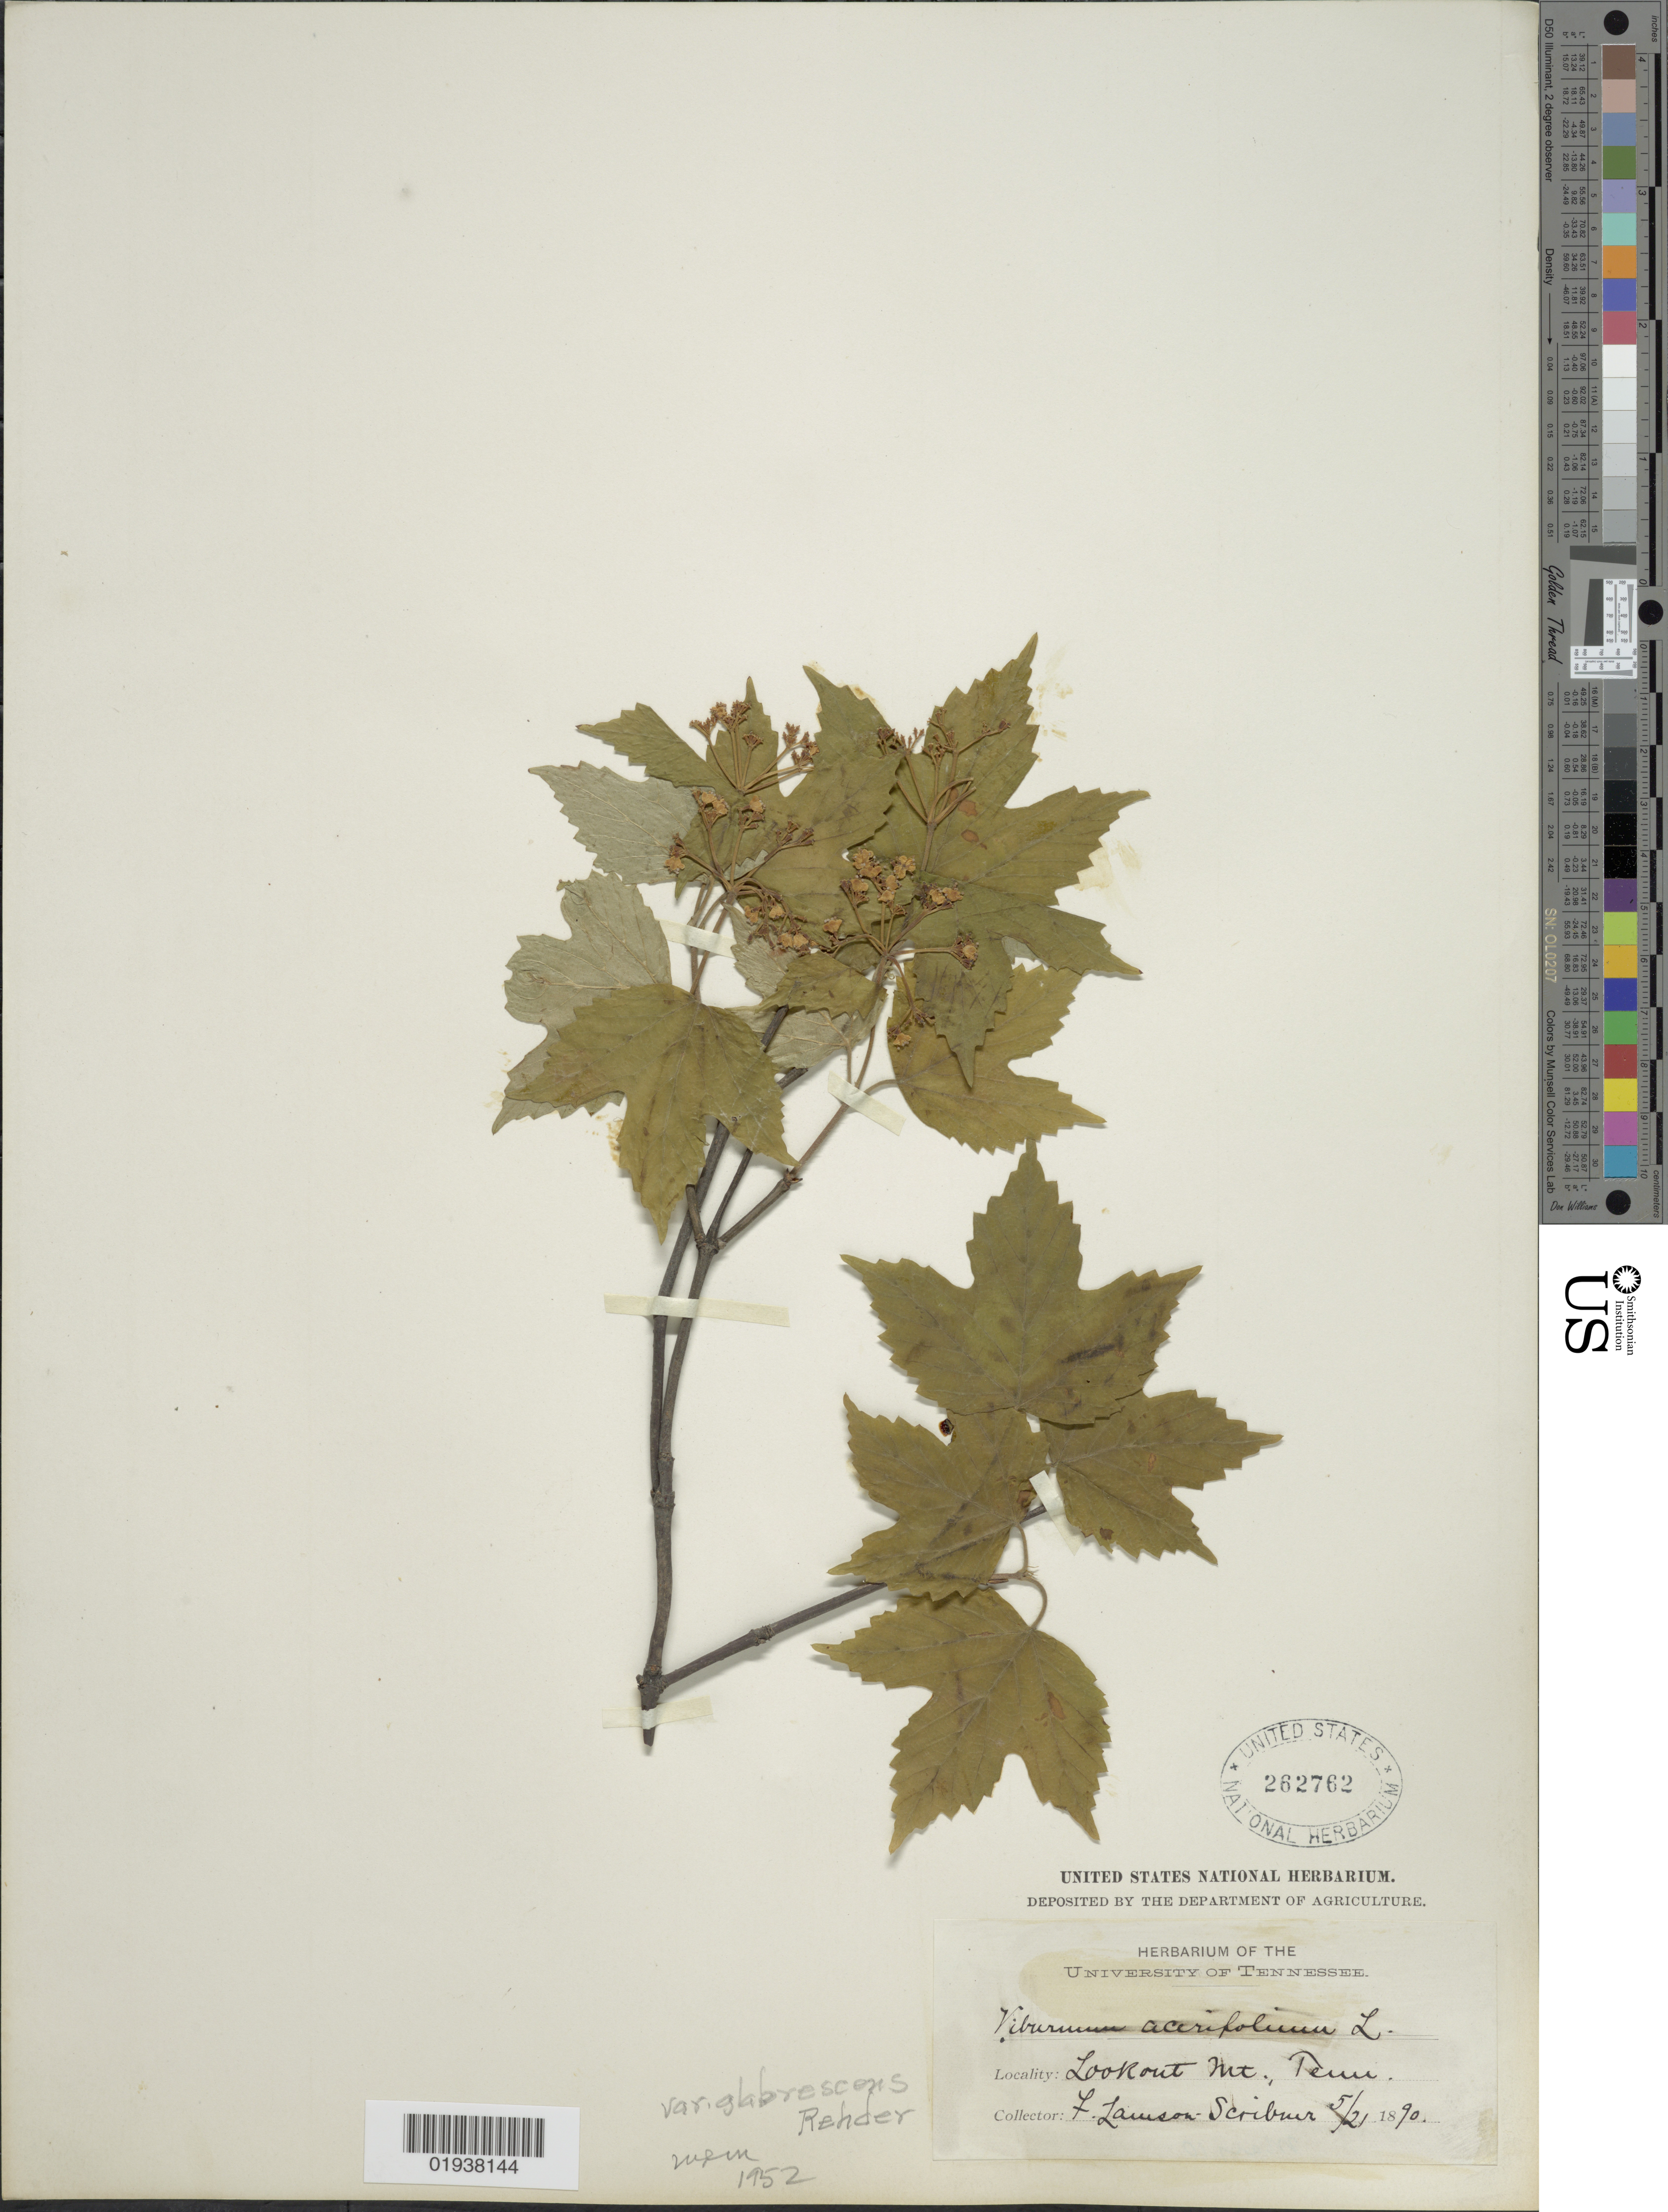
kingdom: Plantae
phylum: Tracheophyta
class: Magnoliopsida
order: Dipsacales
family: Viburnaceae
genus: Viburnum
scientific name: Viburnum acerifolium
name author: L.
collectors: F. Lamson-Scribner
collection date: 1890-05-21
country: United States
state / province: Tennessee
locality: Lookout Mt.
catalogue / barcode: US 262762